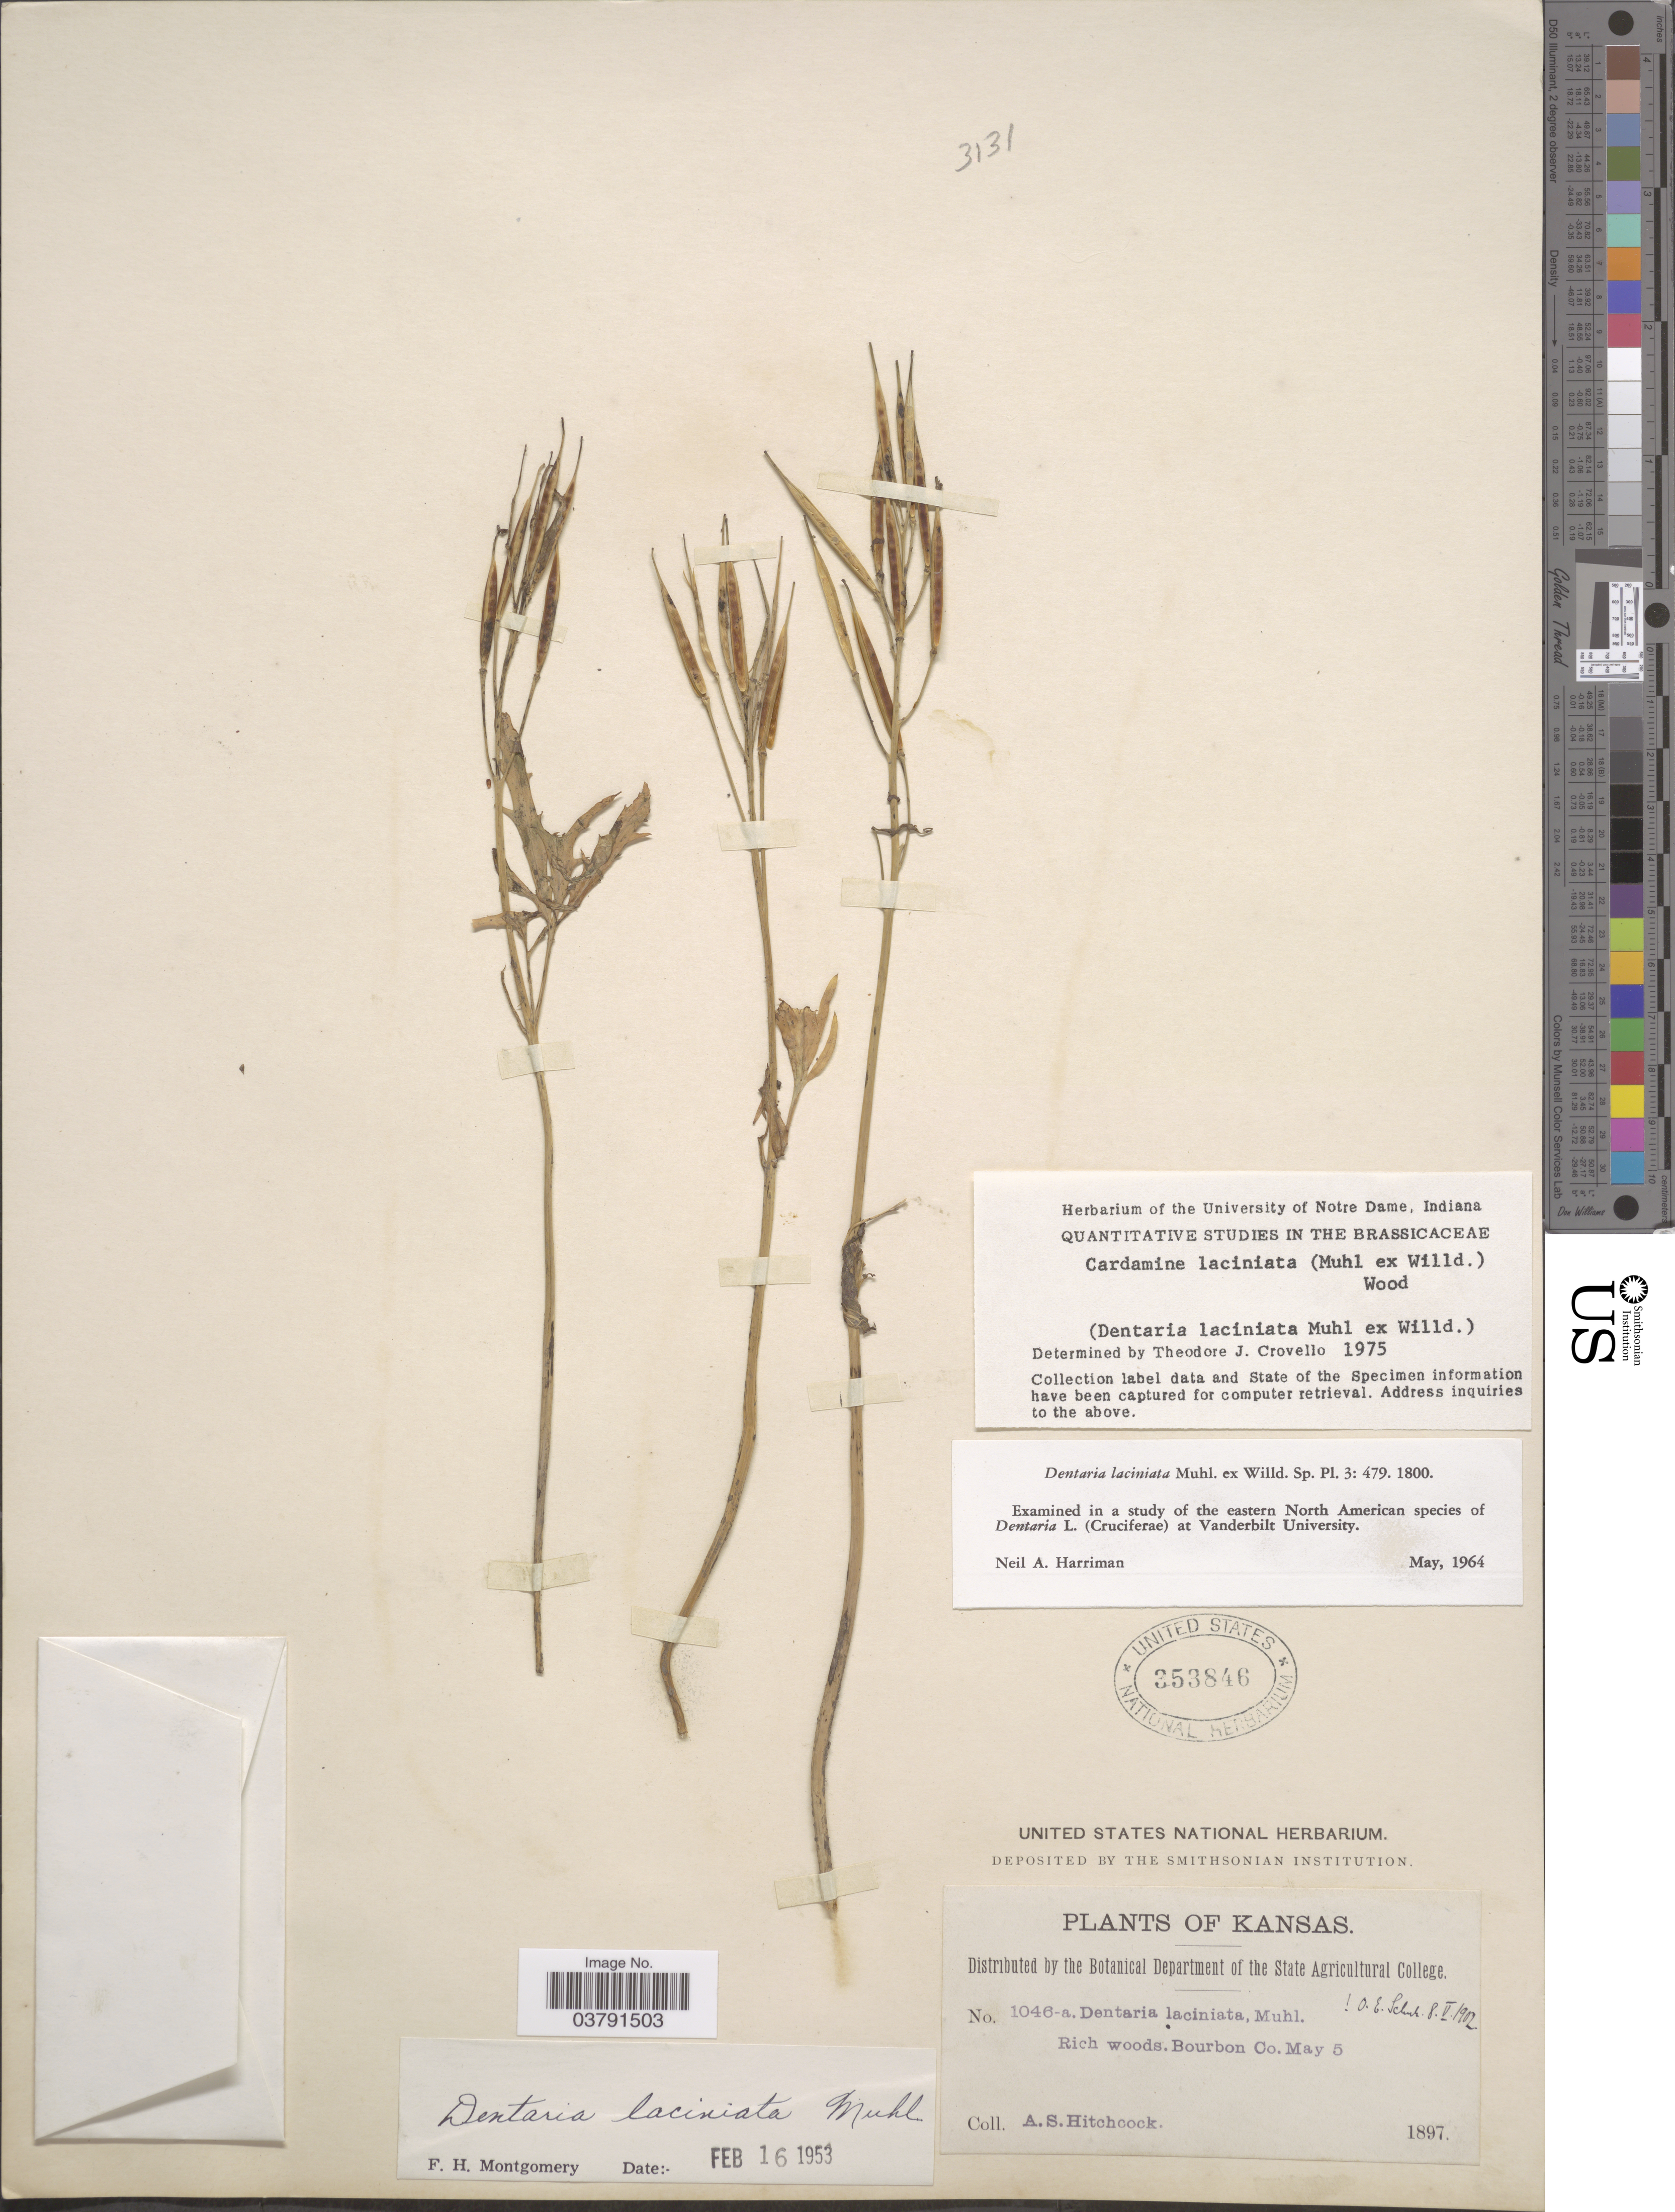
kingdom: Plantae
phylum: Tracheophyta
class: Magnoliopsida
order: Brassicales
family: Brassicaceae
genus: Dentaria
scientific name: Dentaria laciniata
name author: Muhl.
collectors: A. S. Hitchcock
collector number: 1046-a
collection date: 1897-05-05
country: United States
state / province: Kansas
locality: Rich woods, Bourbon Co.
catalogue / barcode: US 353846